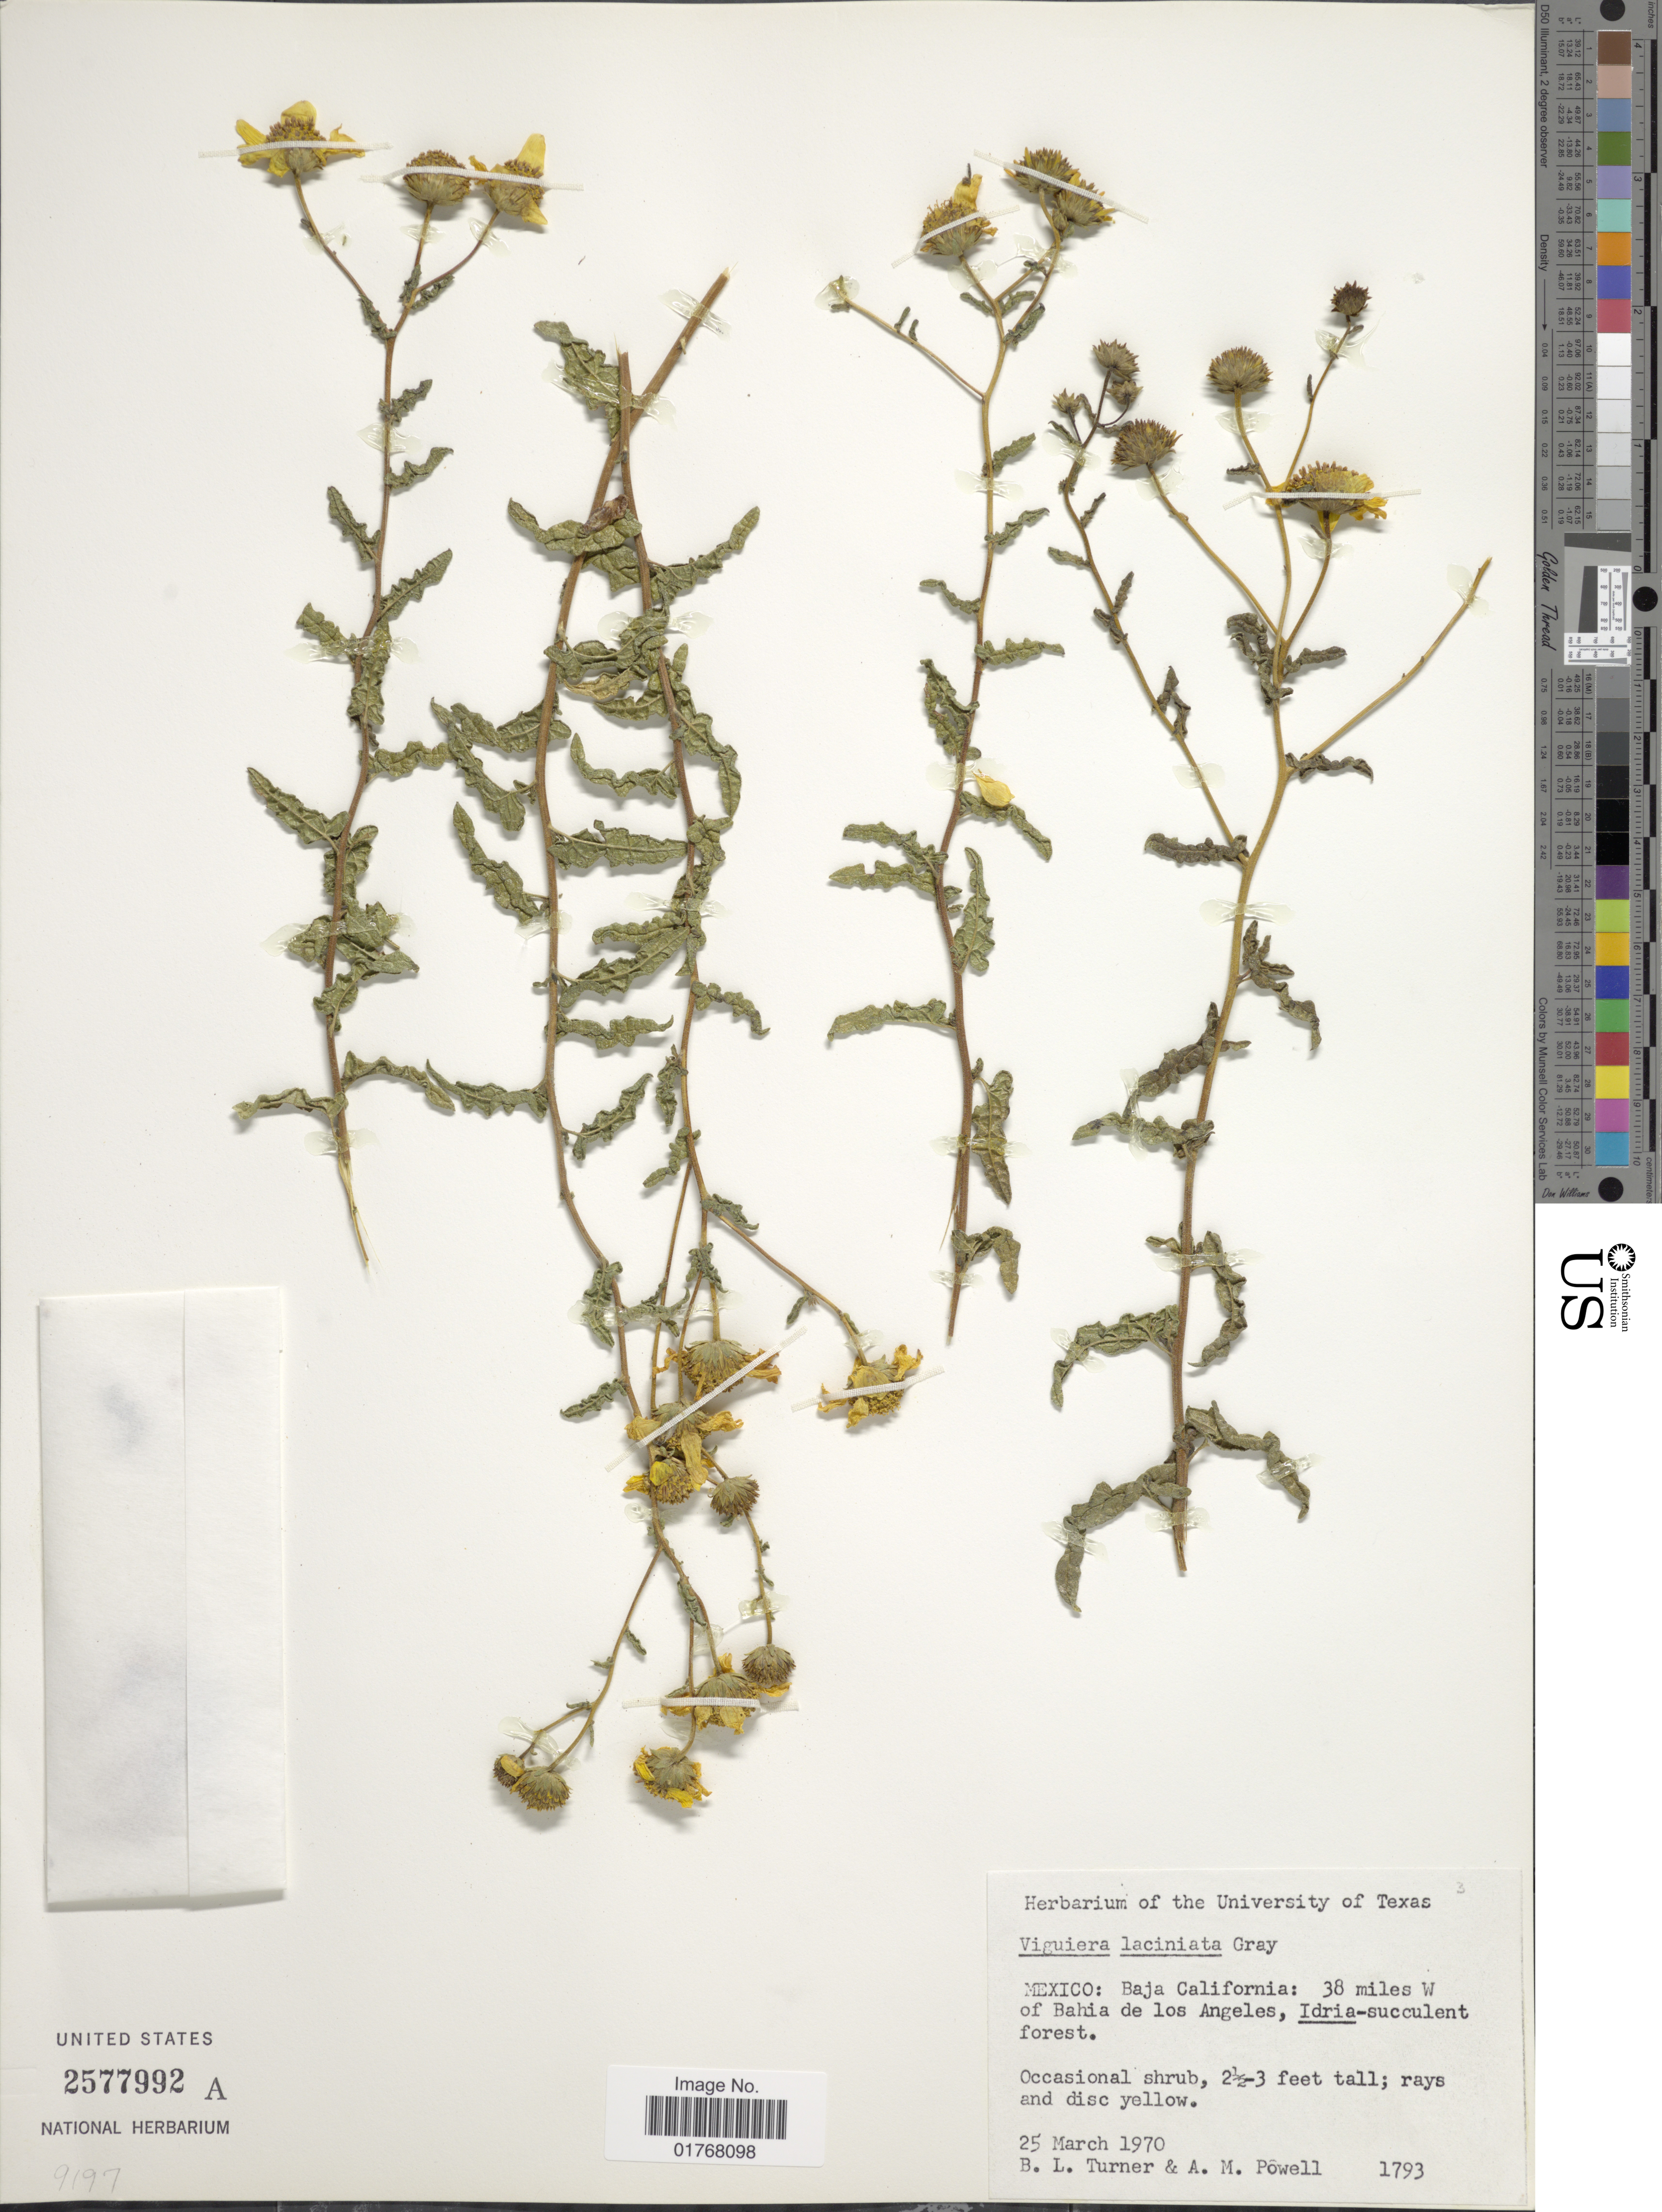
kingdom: Plantae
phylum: Tracheophyta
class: Magnoliopsida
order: Asterales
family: Asteraceae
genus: Viguiera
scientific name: Viguiera laciniata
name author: A. Gray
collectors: B. L. Turner & A. M. Powell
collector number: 1793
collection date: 1970-03-25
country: Mexico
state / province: Baja California Norte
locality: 38 miles W of Bahia de los Angeles, Odria-succulent forest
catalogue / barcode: US 2577992A